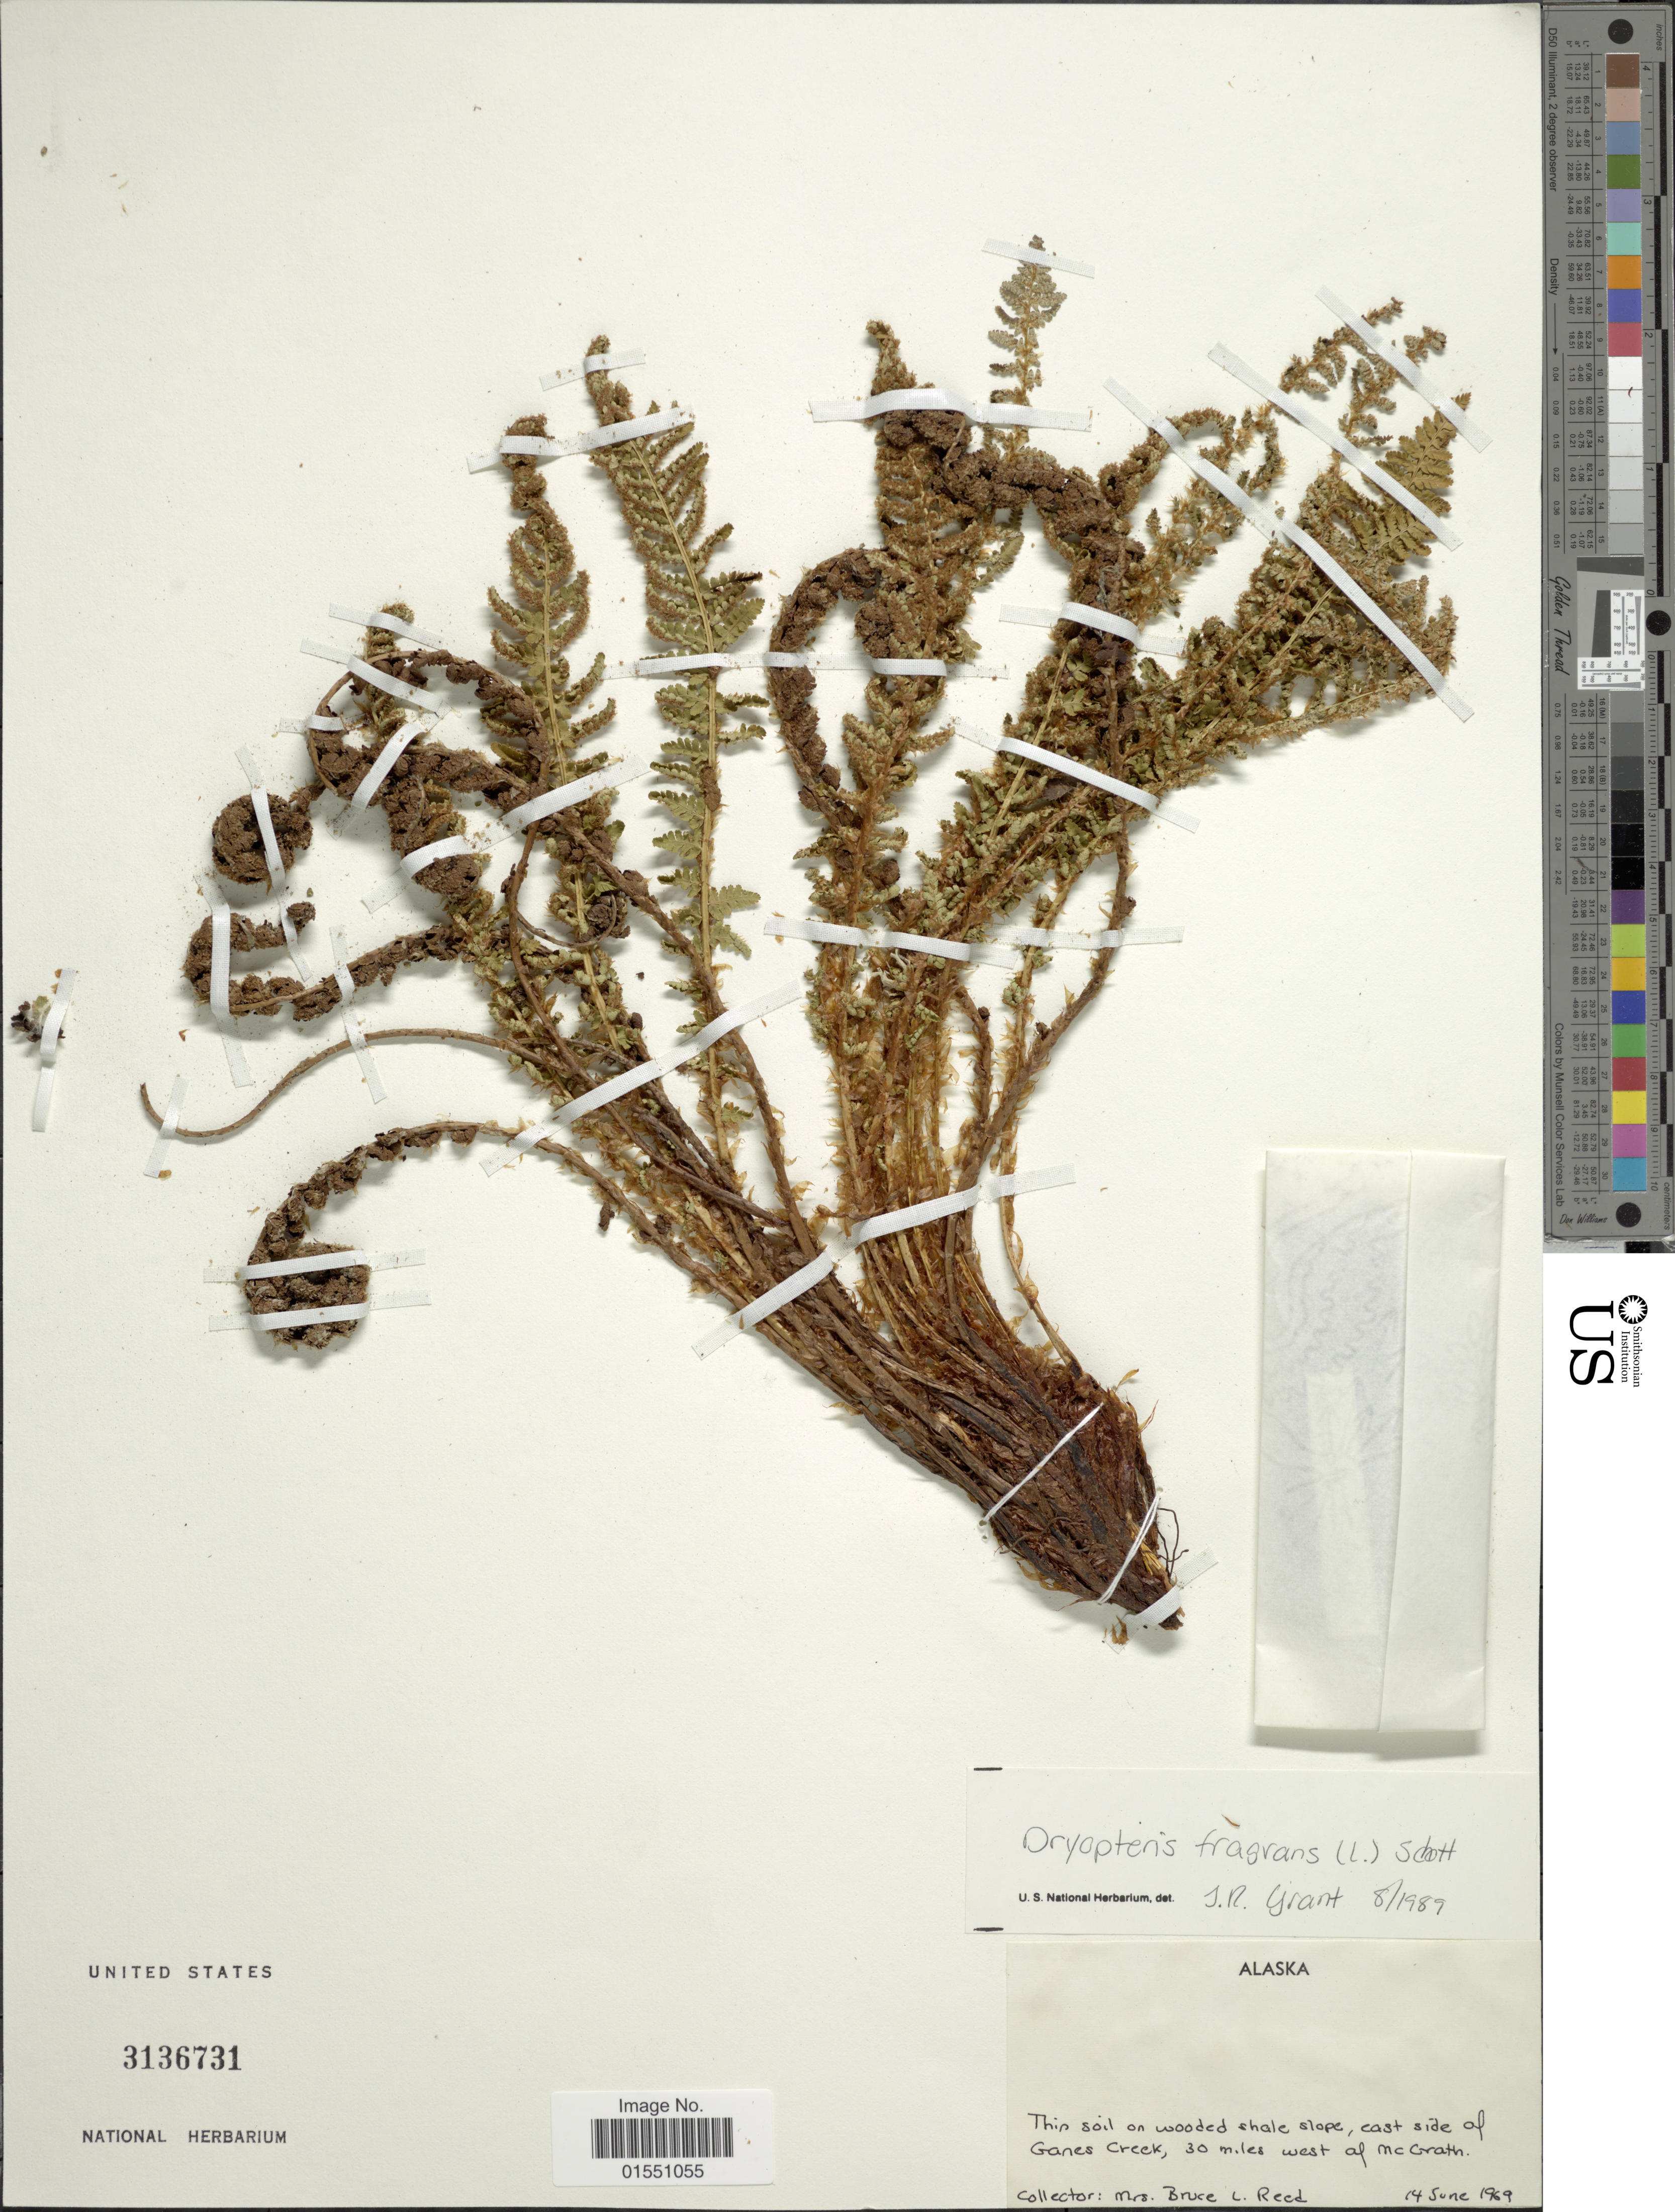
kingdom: Plantae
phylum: Tracheophyta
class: Polypodiopsida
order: Polypodiales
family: Dryopteridaceae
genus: Dryopteris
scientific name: Dryopteris fragrans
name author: (L.) Schott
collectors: B. Reed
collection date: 1969-06-14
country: United States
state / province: Alaska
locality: East side of Ganes Creek, 30 miles west of McGrath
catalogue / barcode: US 3136731